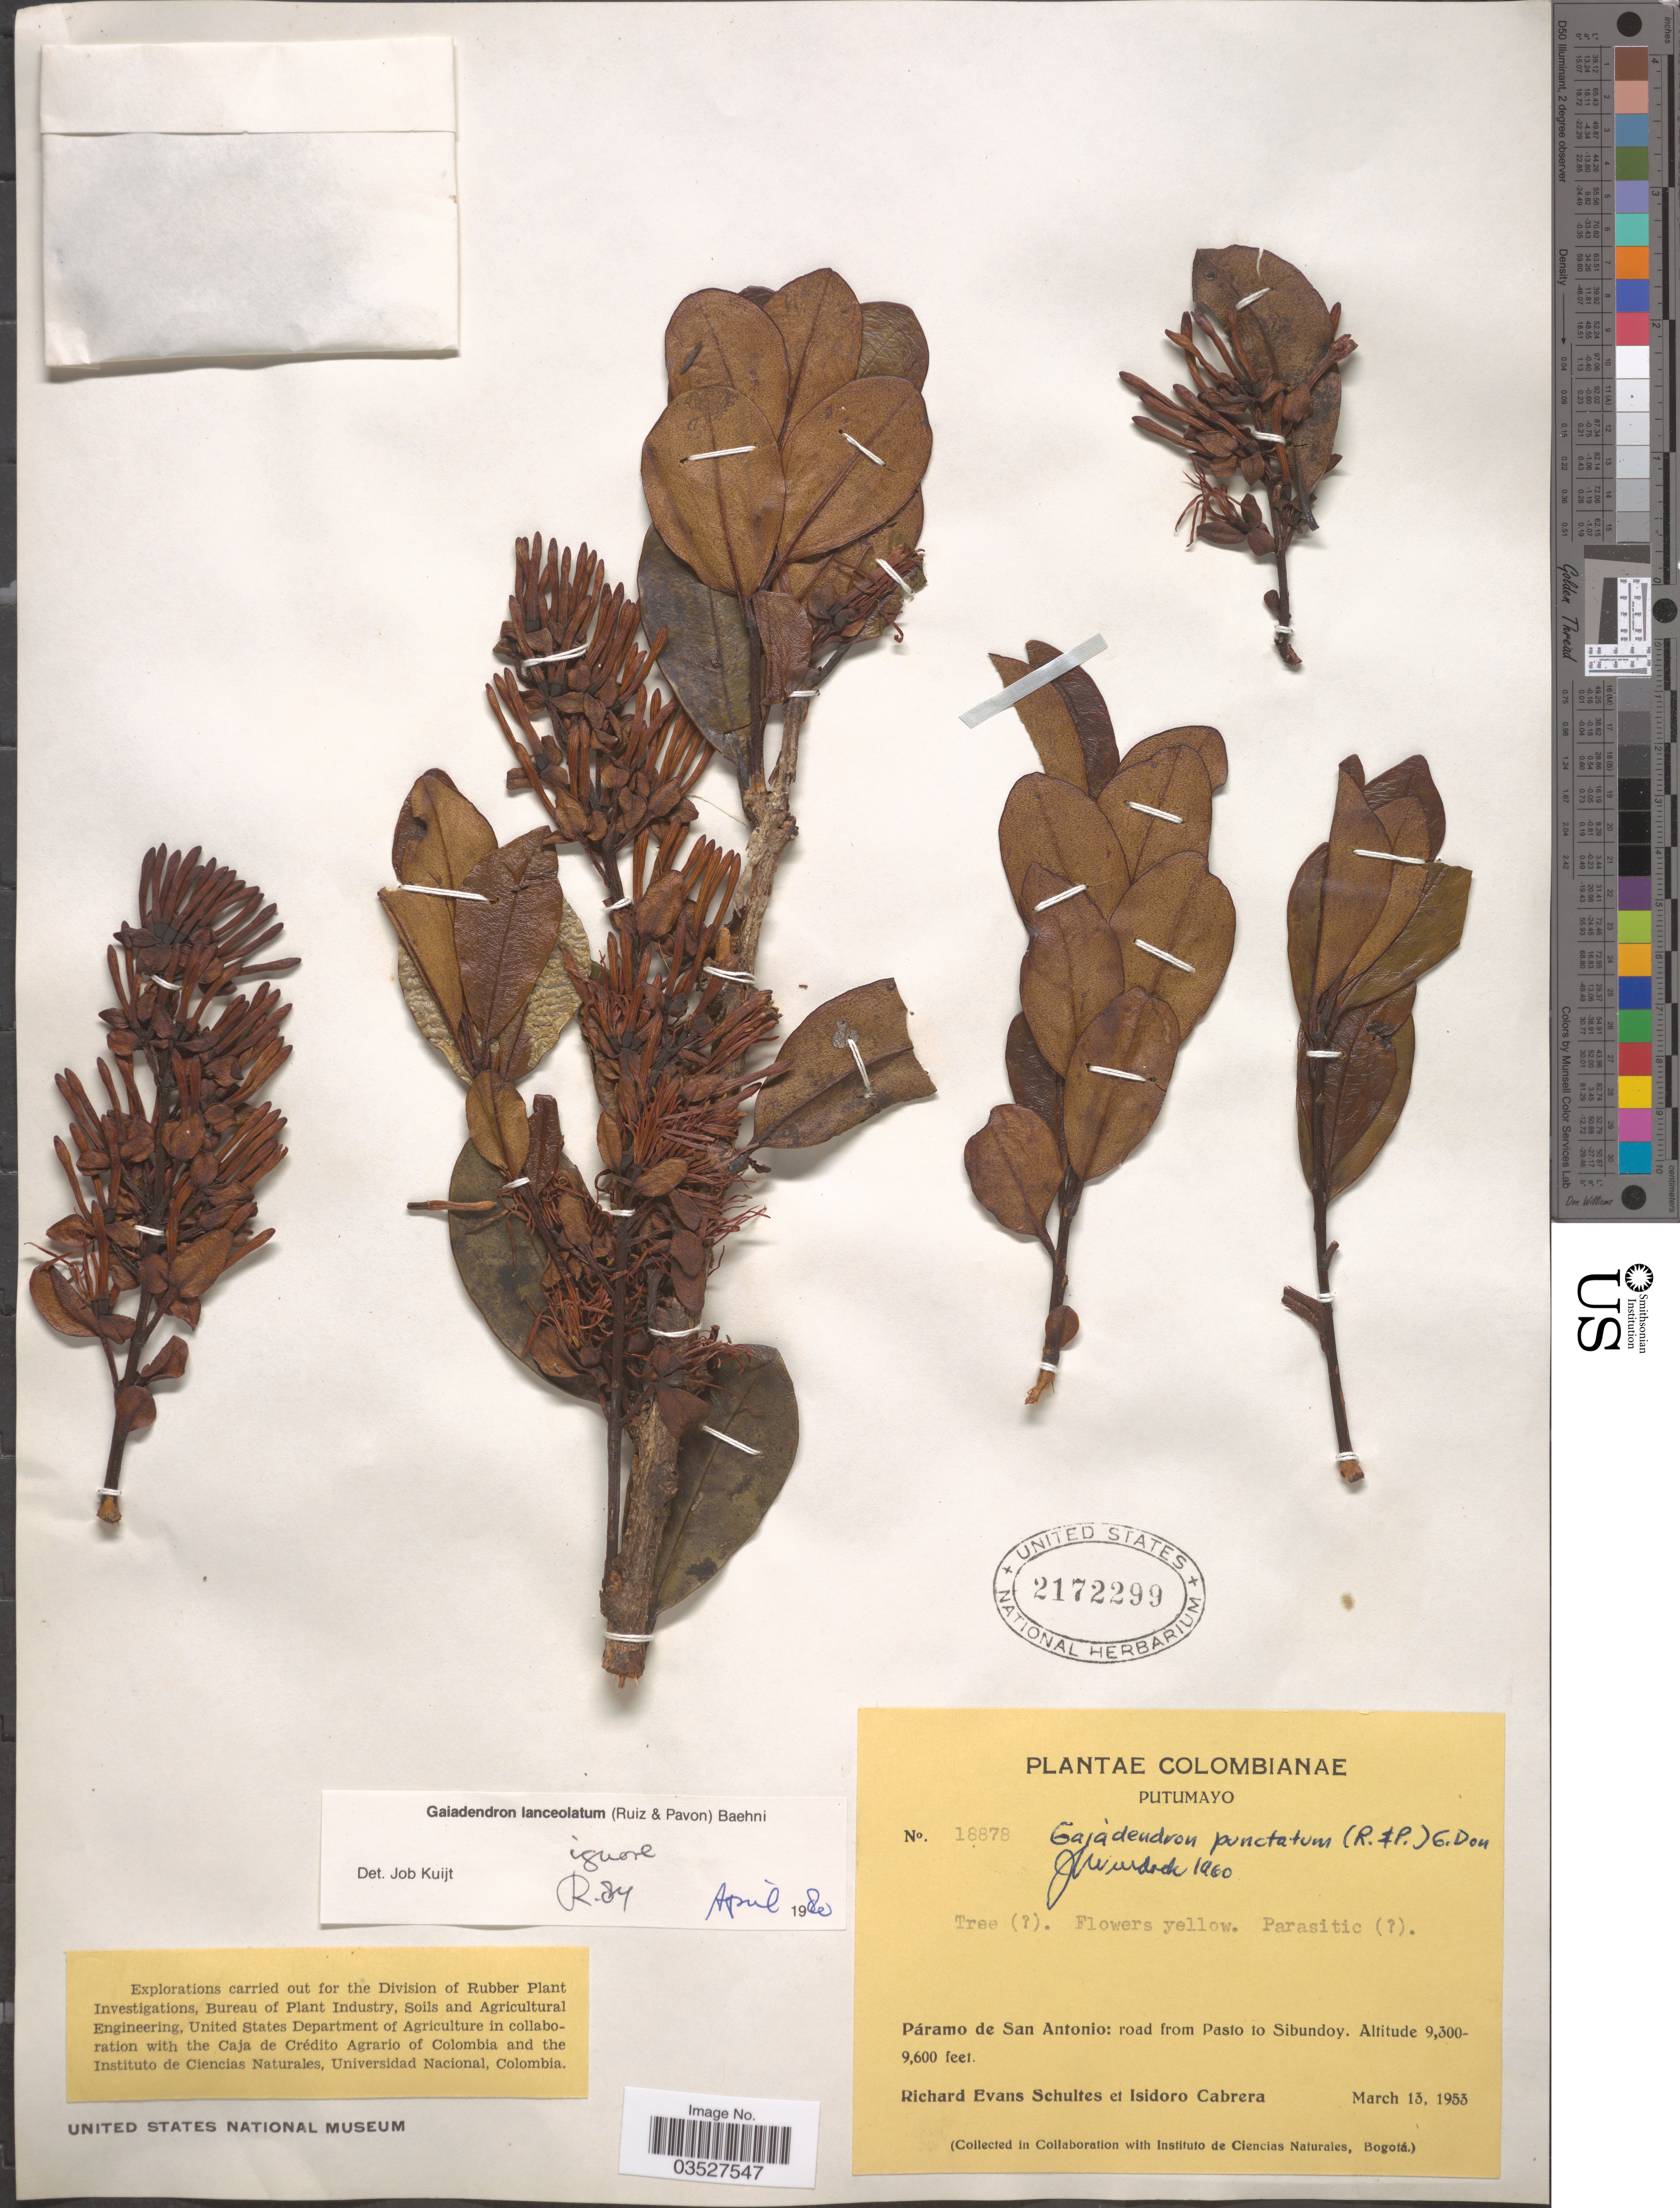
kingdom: Plantae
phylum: Tracheophyta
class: Magnoliopsida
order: Santalales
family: Loranthaceae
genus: Gaiadendron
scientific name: Gaiadendron punctatum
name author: (Ruiz & Pav.) G. Don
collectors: R. E. Schultes & I. Cabrera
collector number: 18878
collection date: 1953-03-13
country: Colombia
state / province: Putumayo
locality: Páramo de San Antonio: road from Pasto to Sibundoy.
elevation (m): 2835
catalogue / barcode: US 2172299